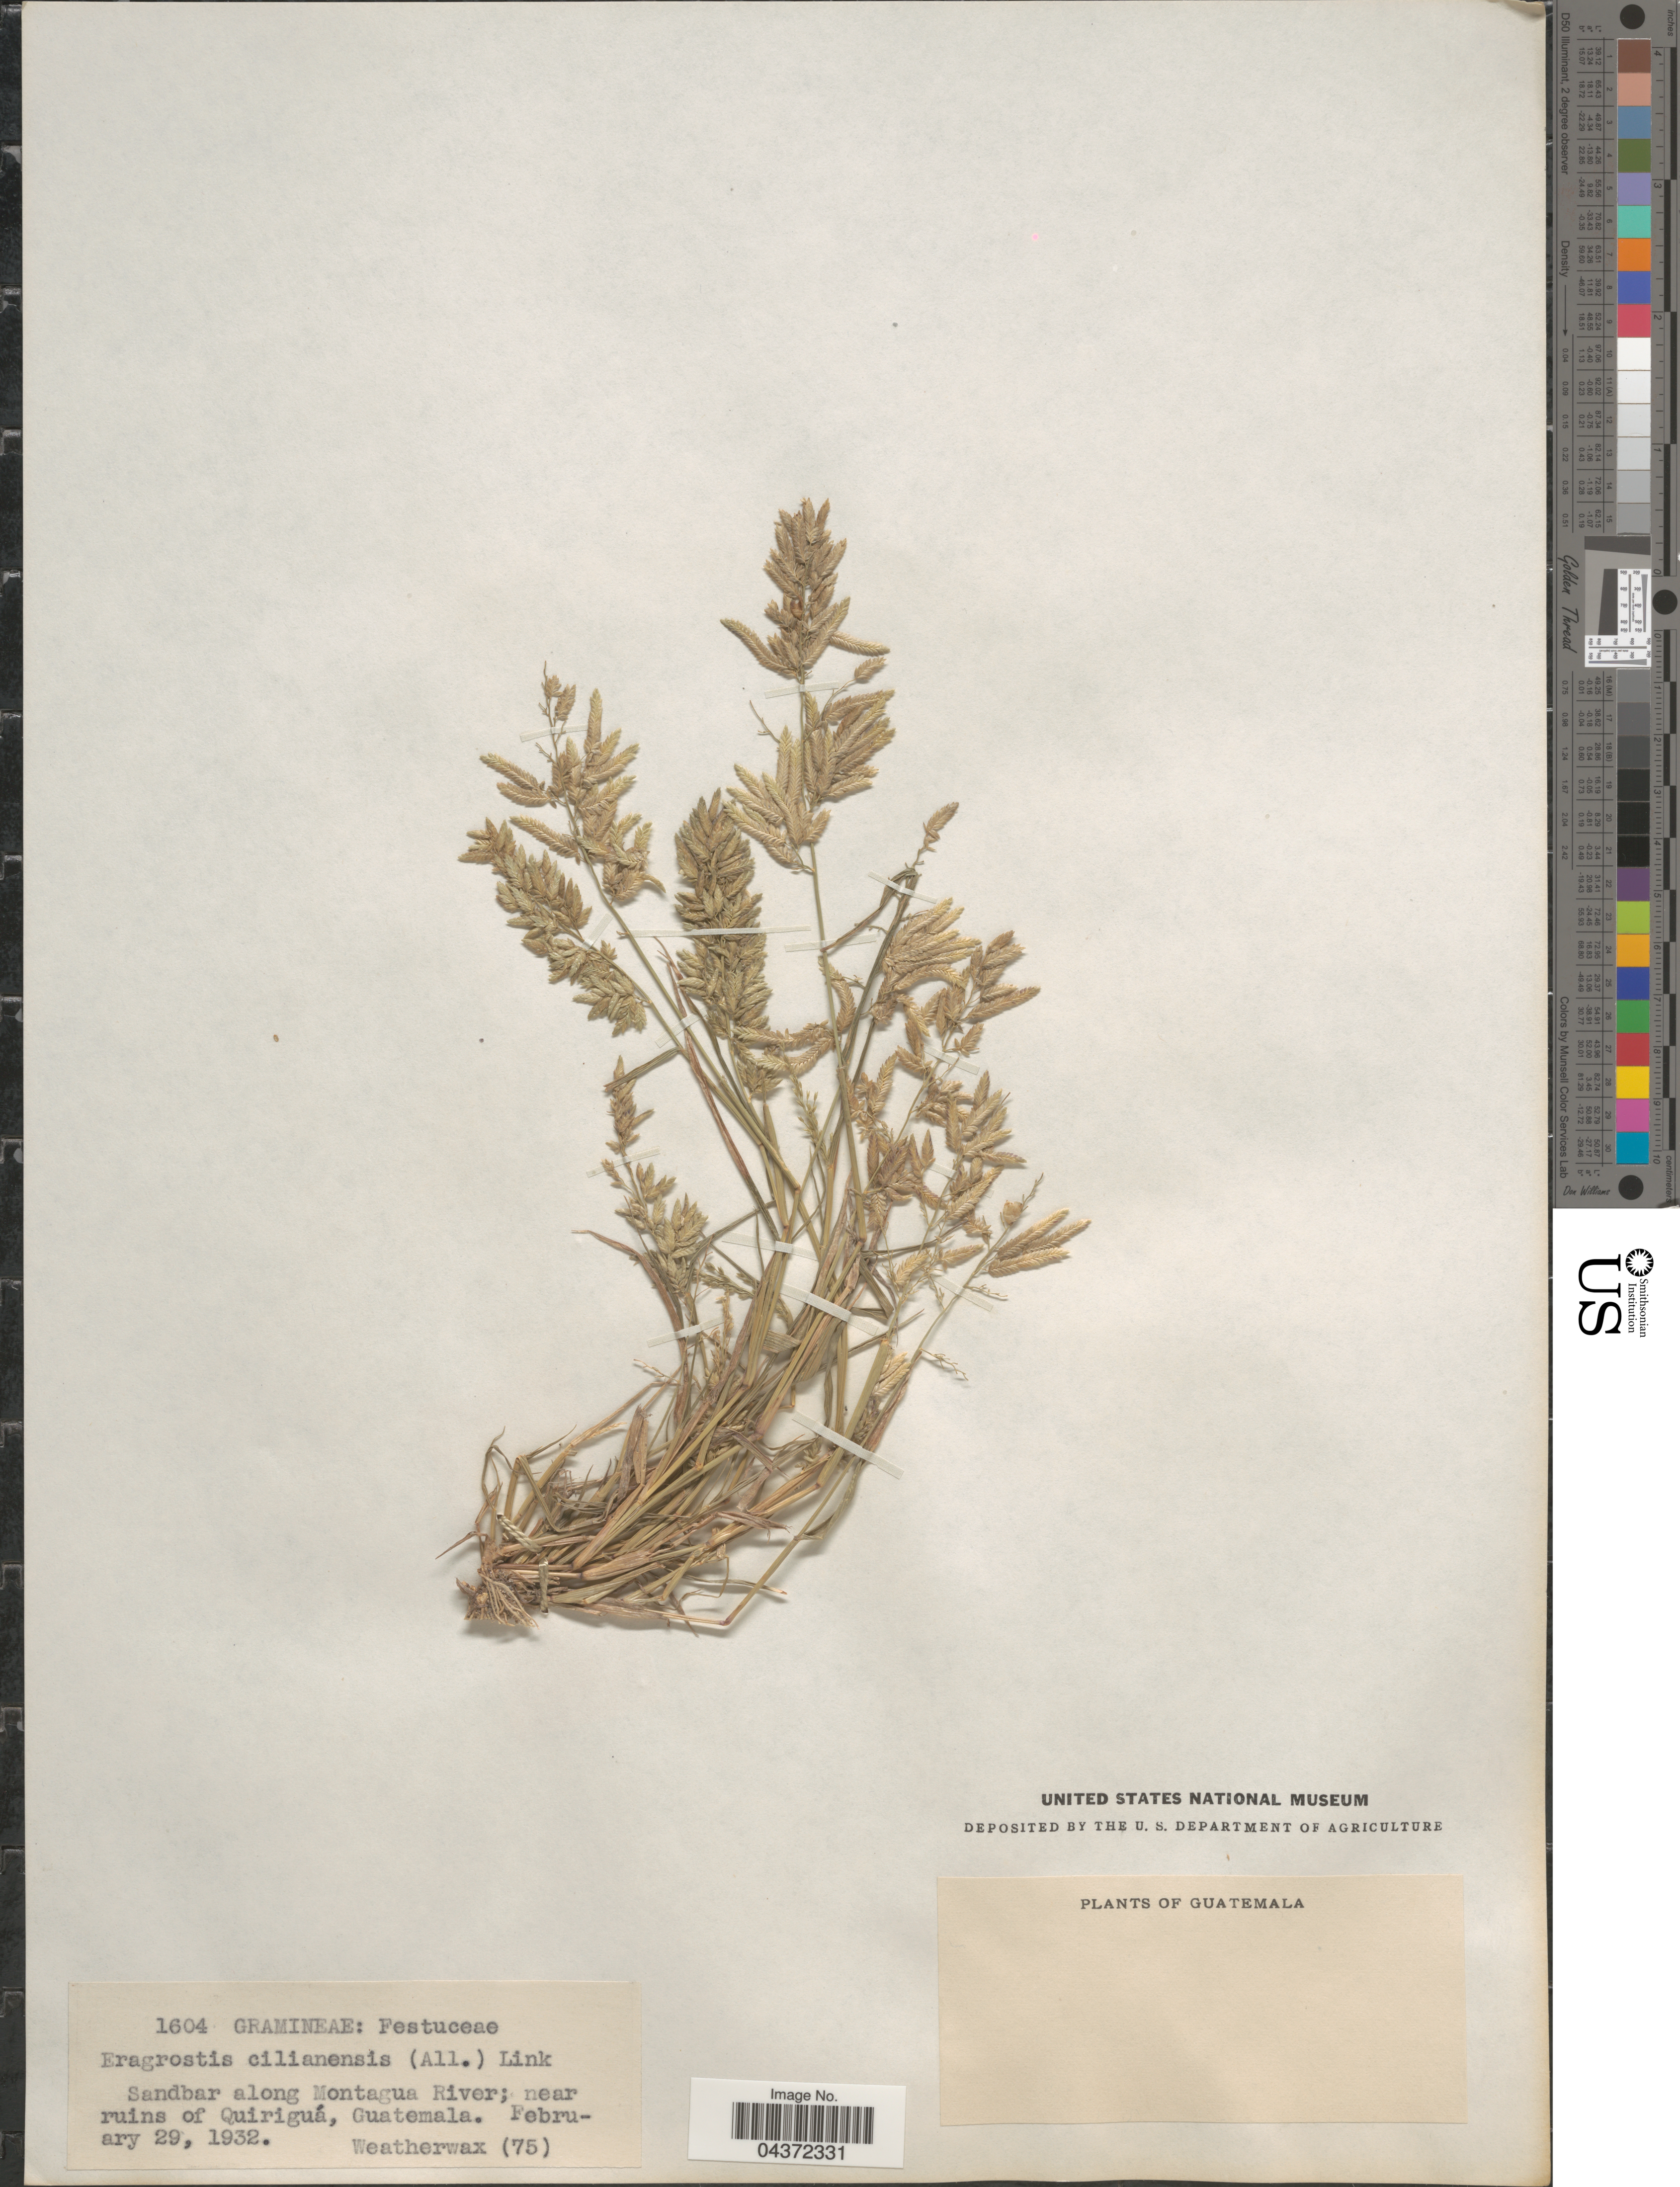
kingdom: Plantae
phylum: Tracheophyta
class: Liliopsida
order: Poales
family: Poaceae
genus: Eragrostis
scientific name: Eragrostis cilianensis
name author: (Bellardi) Vignolo ex Janch.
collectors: -. Weatherwax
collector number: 75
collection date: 1932-02-29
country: Guatemala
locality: Sandbar along Montagua River; near ruins of Quiriguá.